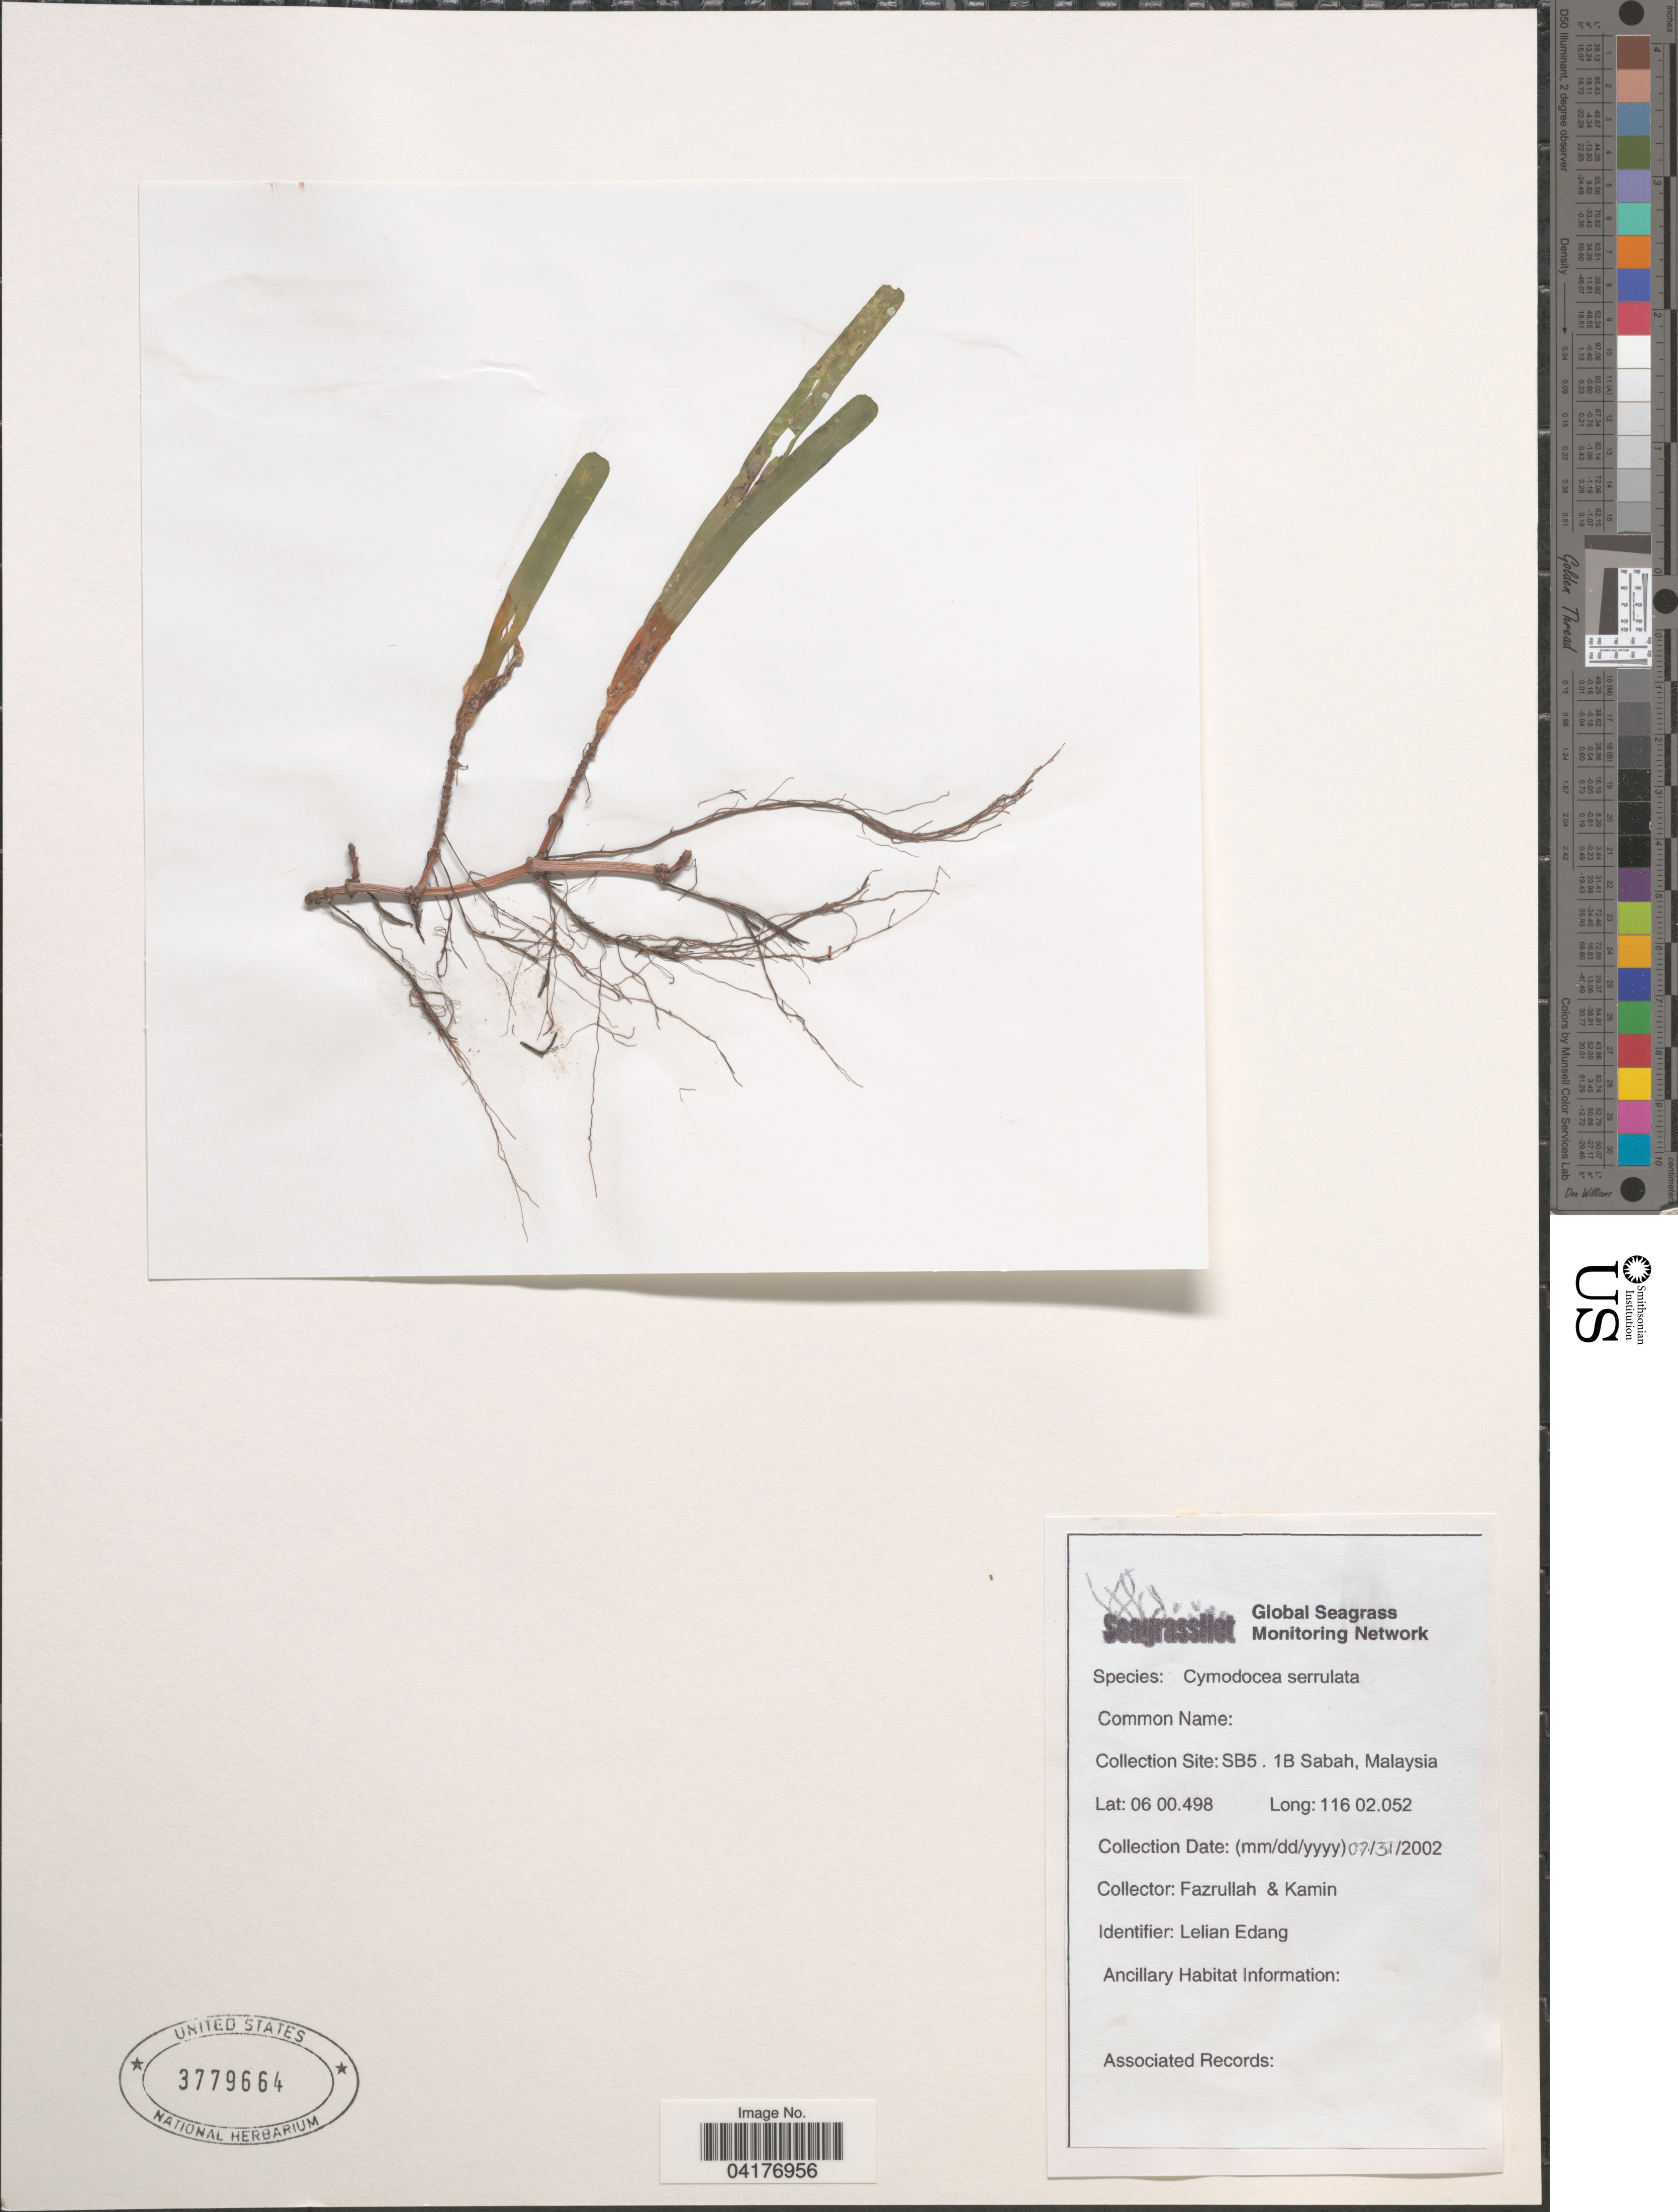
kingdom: Plantae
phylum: Tracheophyta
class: Liliopsida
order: Alismatales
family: Cymodoceaceae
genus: Cymodocea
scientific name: Cymodocea serrulata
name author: (R. Br.) Magnus & Ashers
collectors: Fazrullah & Kamin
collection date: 2002-07-31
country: Malaysia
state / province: Sabah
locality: Collection Site: SB5.1B Sabah, Malaysia.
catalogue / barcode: US 3779664